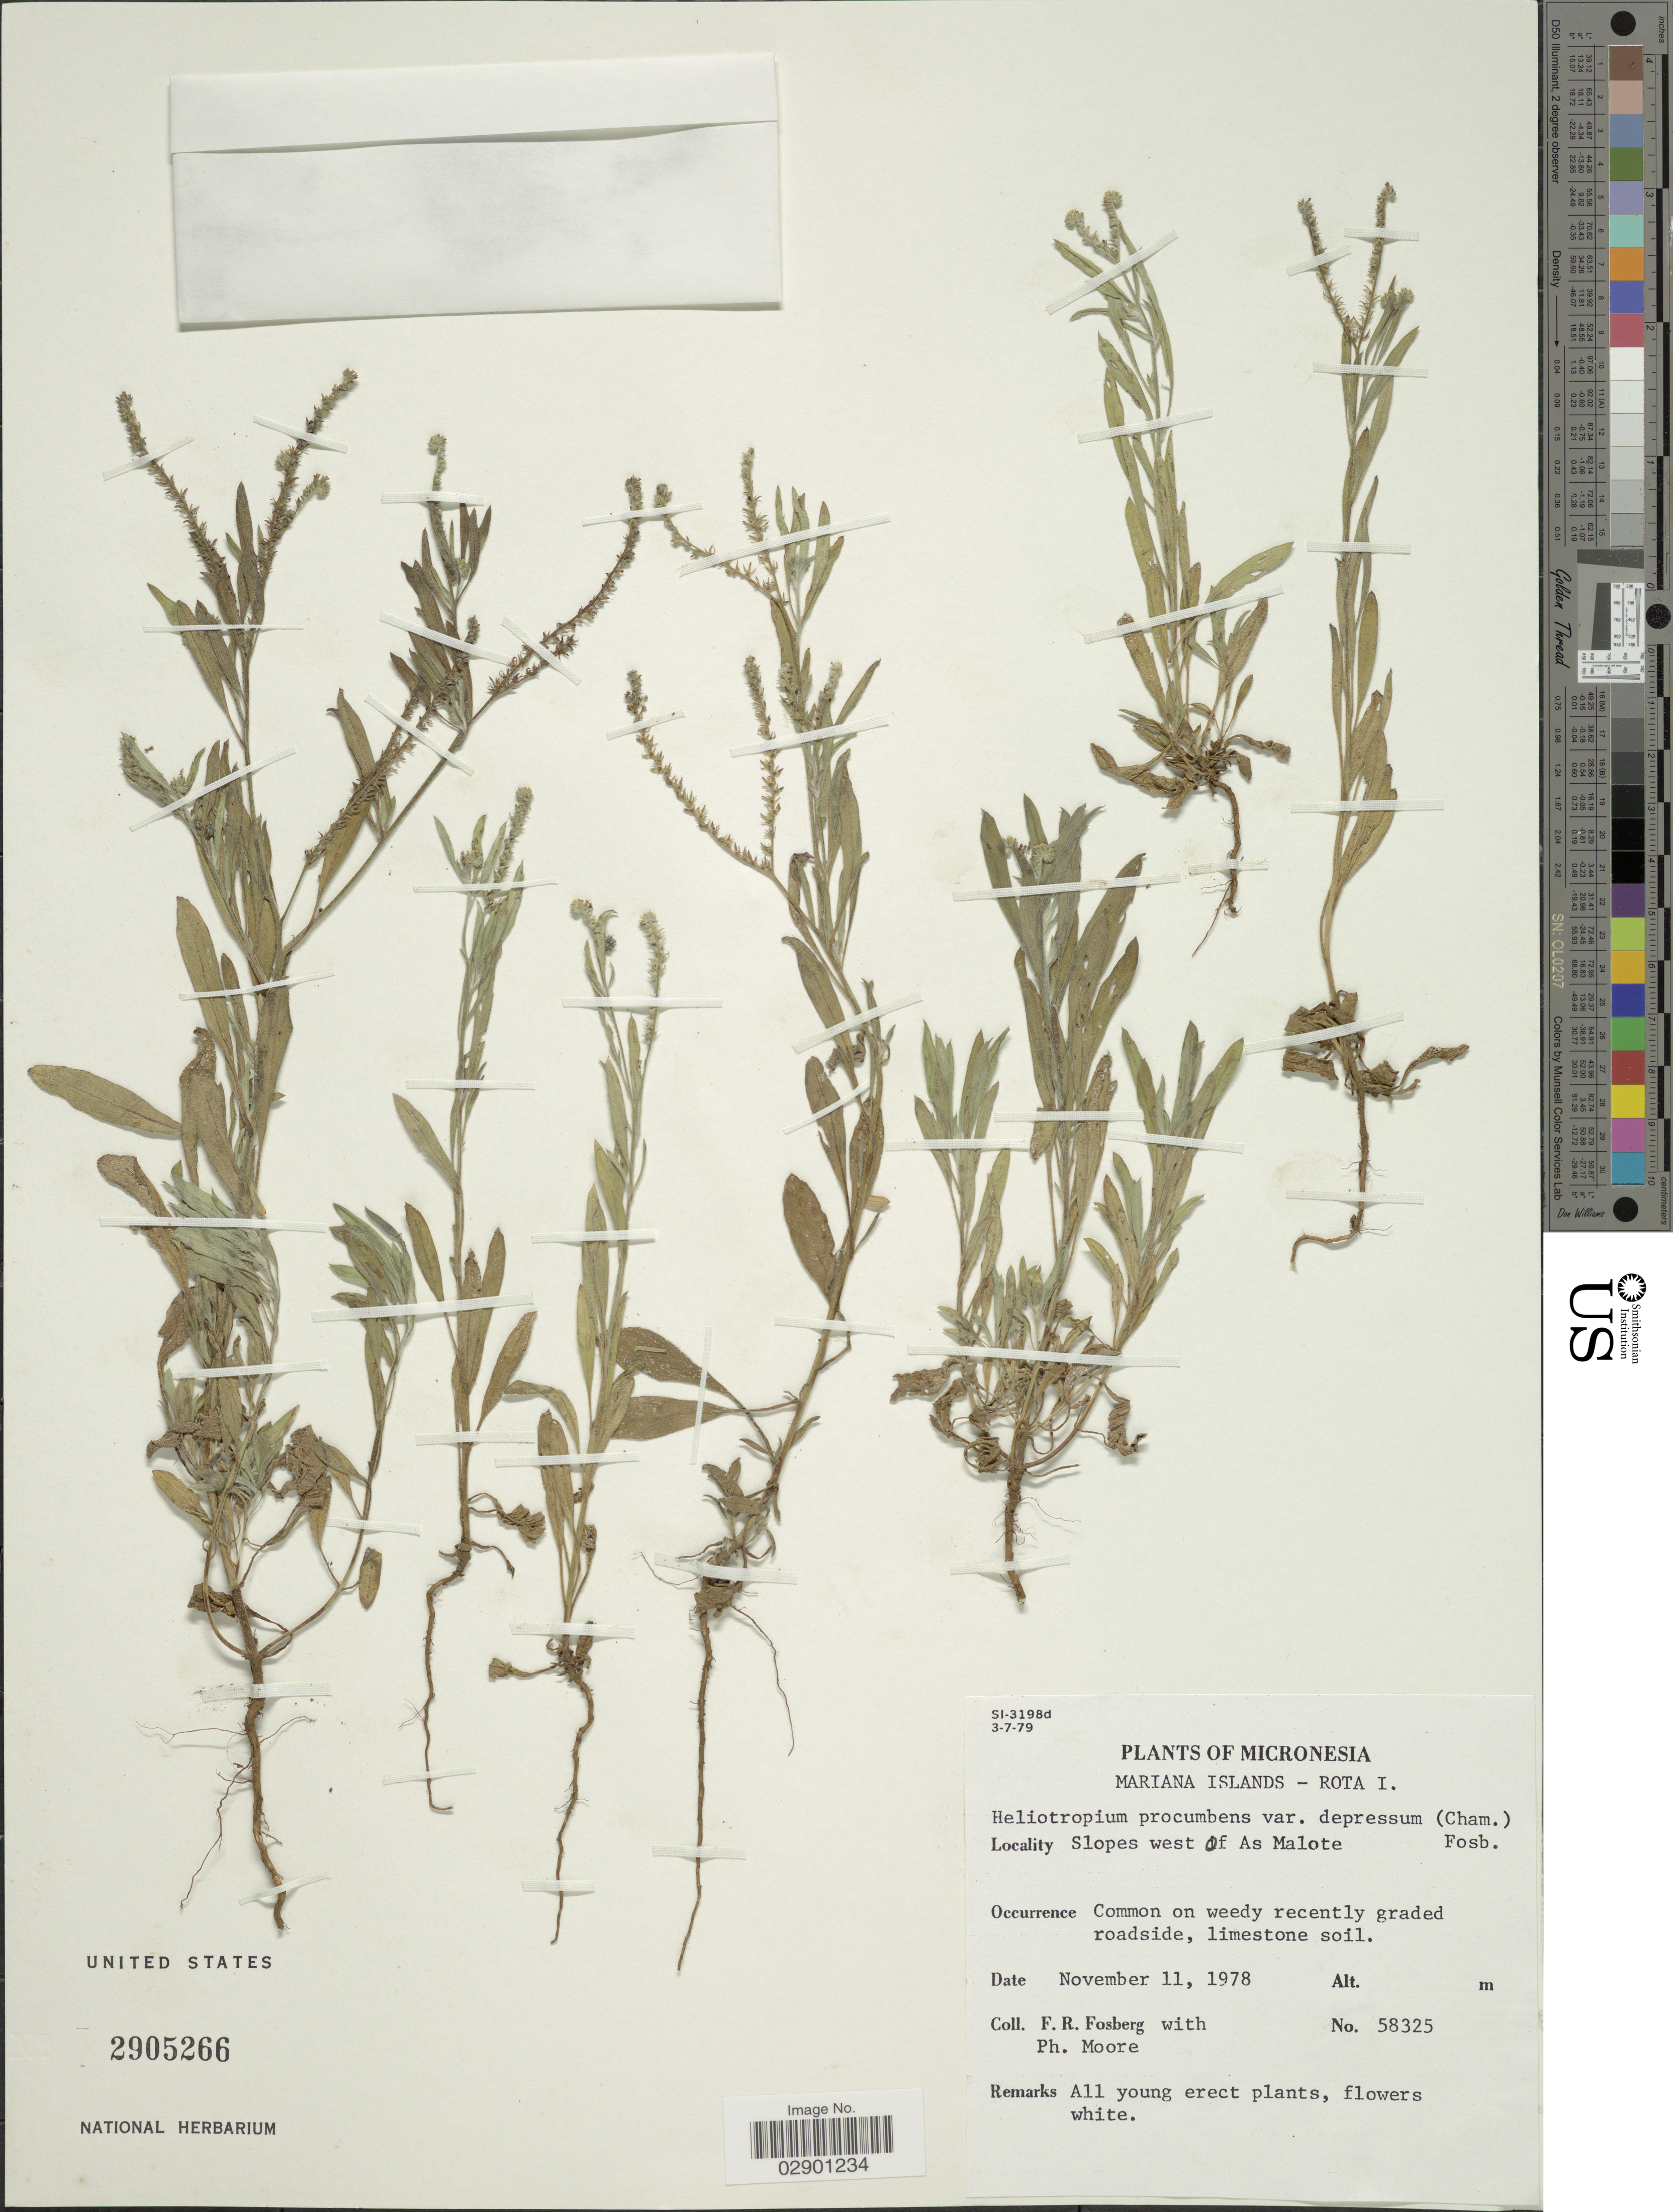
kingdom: Plantae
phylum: Tracheophyta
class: Magnoliopsida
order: Boraginales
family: Heliotropiaceae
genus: Heliotropium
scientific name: Heliotropium procumbens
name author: Mill.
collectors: F. R. Fosberg & P. Moore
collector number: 58325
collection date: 1978-11-11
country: Northern Mariana Islands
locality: Micronesia. Mariana Island - Rota I. Slopes west of As Malote.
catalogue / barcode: US 2905266